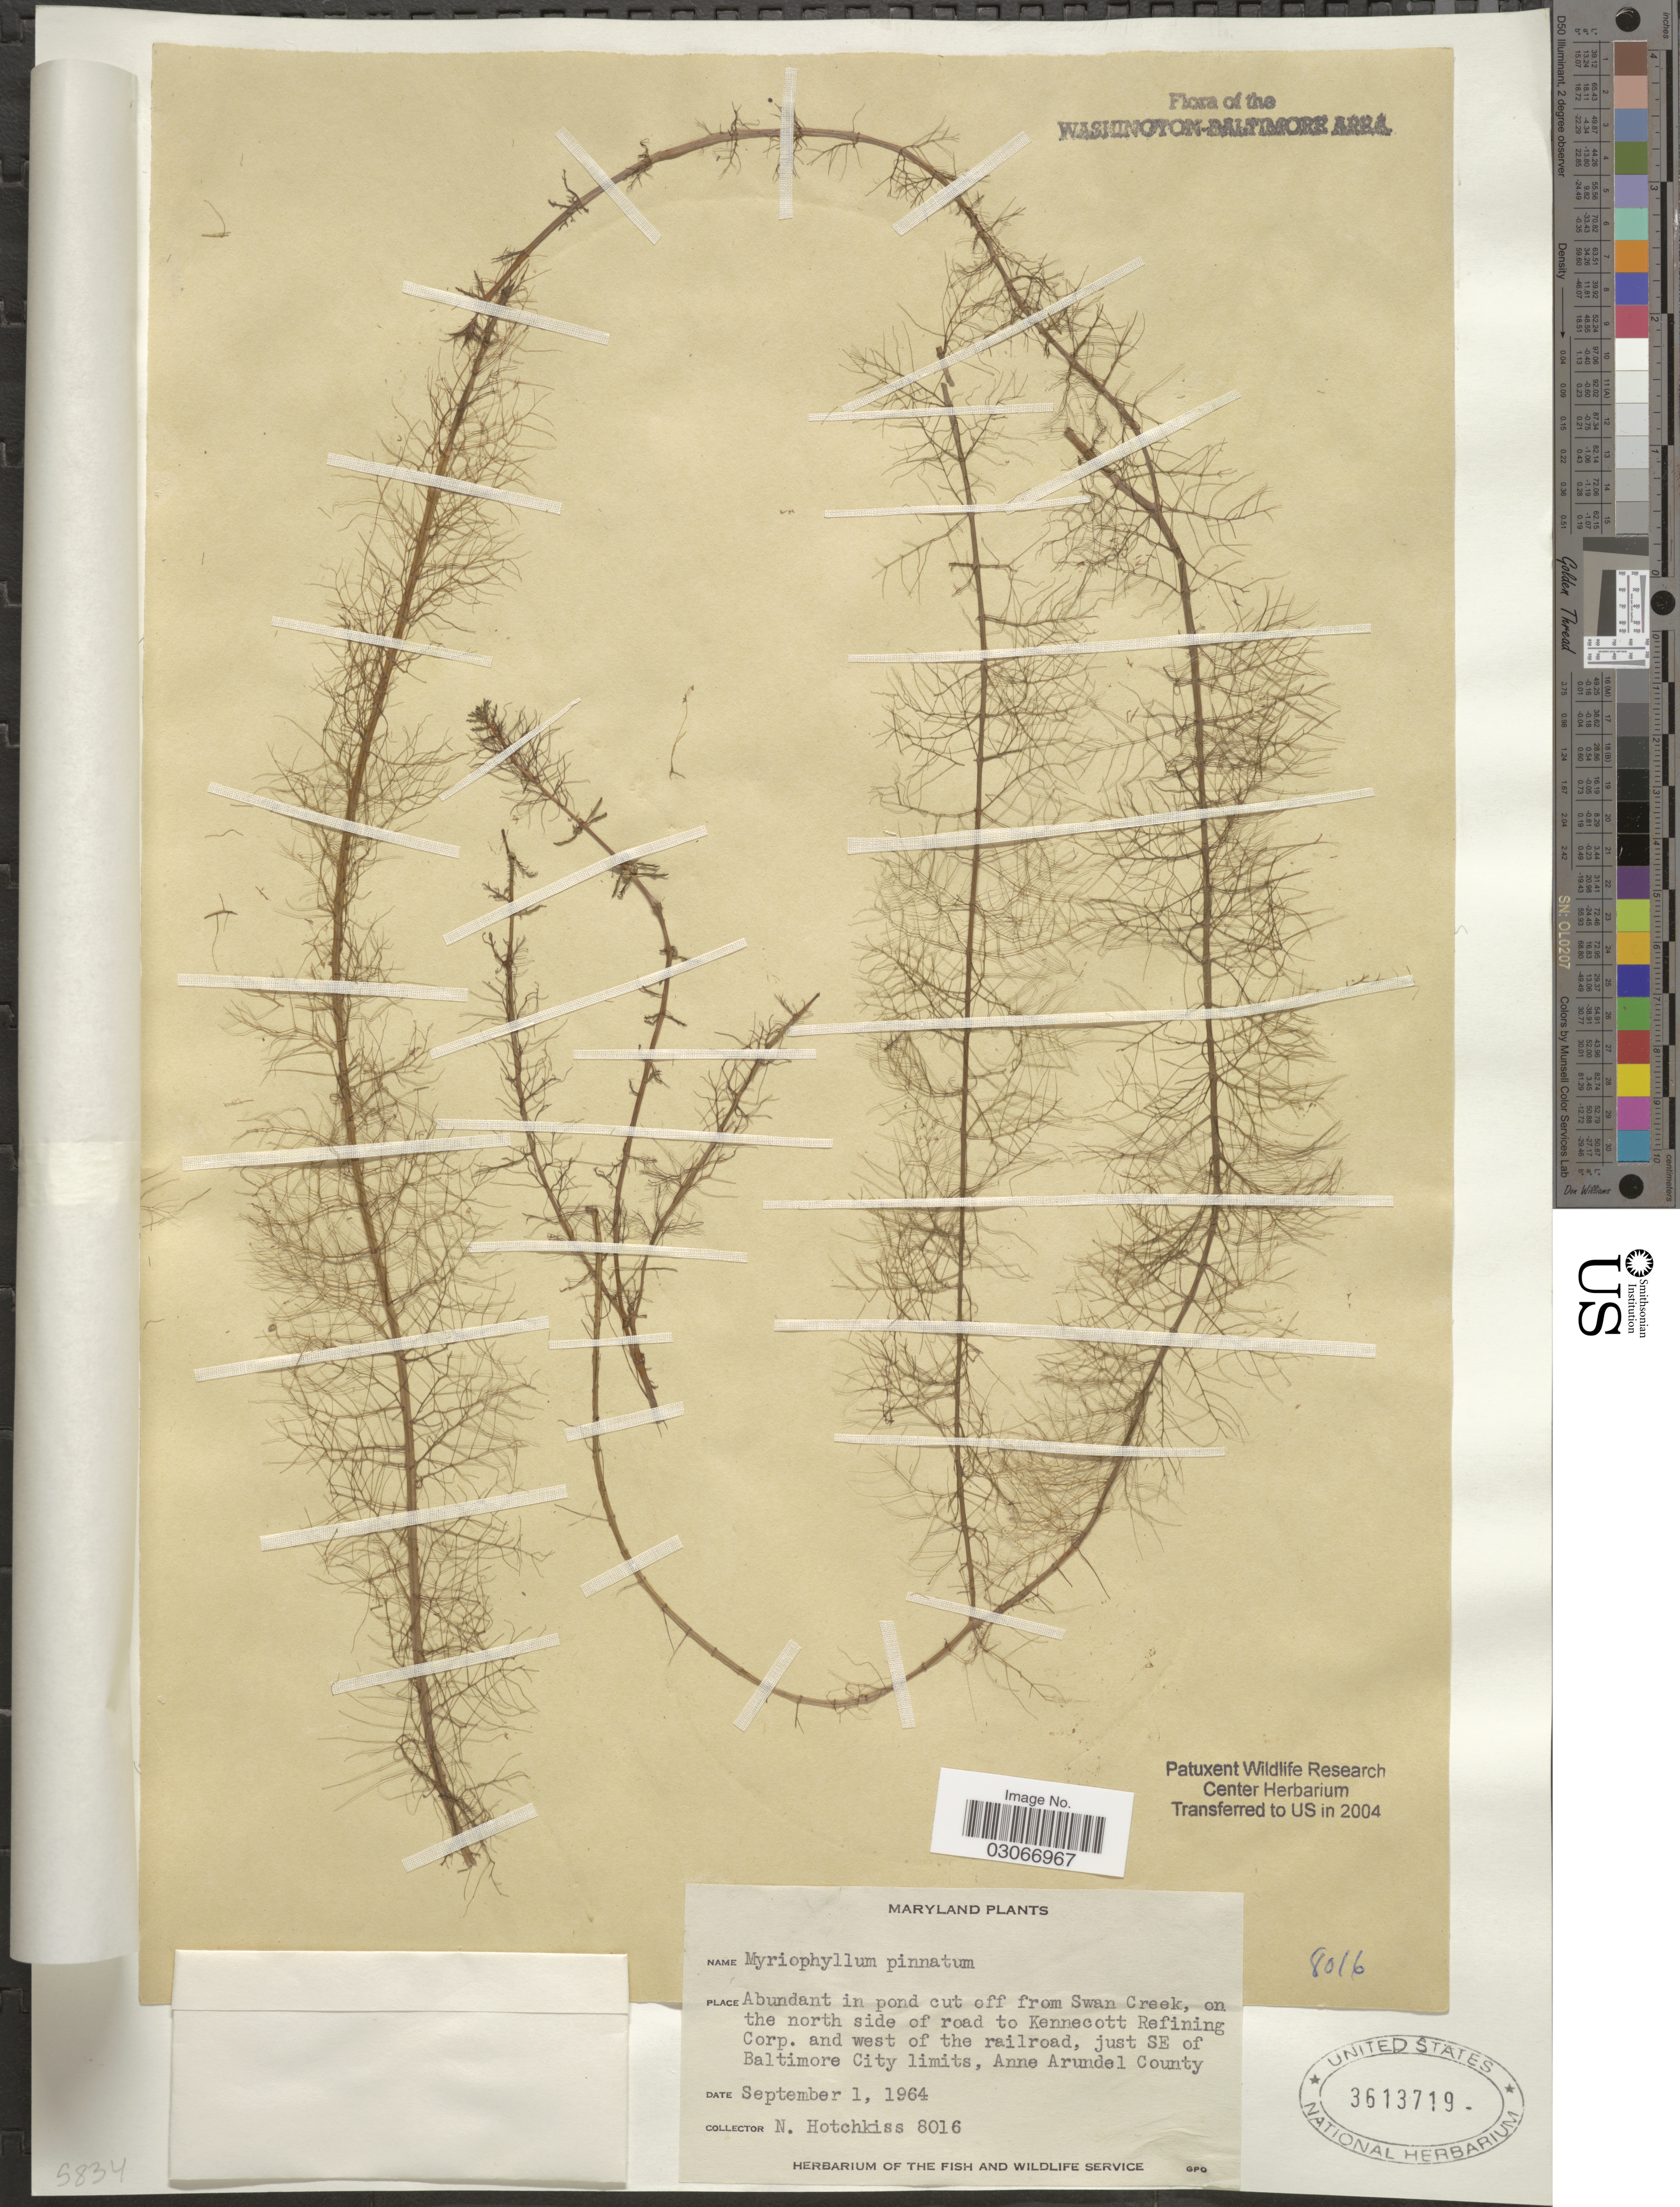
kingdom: Plantae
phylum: Tracheophyta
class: Magnoliopsida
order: Saxifragales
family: Haloragaceae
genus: Myriophyllum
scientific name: Myriophyllum pinnatum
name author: (Walter) Britton, Stearns & Poggenb.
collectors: N. Hotchkiss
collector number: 8016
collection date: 1964-09-01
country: United States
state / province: Maryland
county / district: Anne Arundel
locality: Abundant in pond cut off from Swan Creek, on the north side of road to Kennecott Refining Corp. and west of the railroad, just SE of Baltimore City limits, Anne Arundel County.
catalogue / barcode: US 3613719